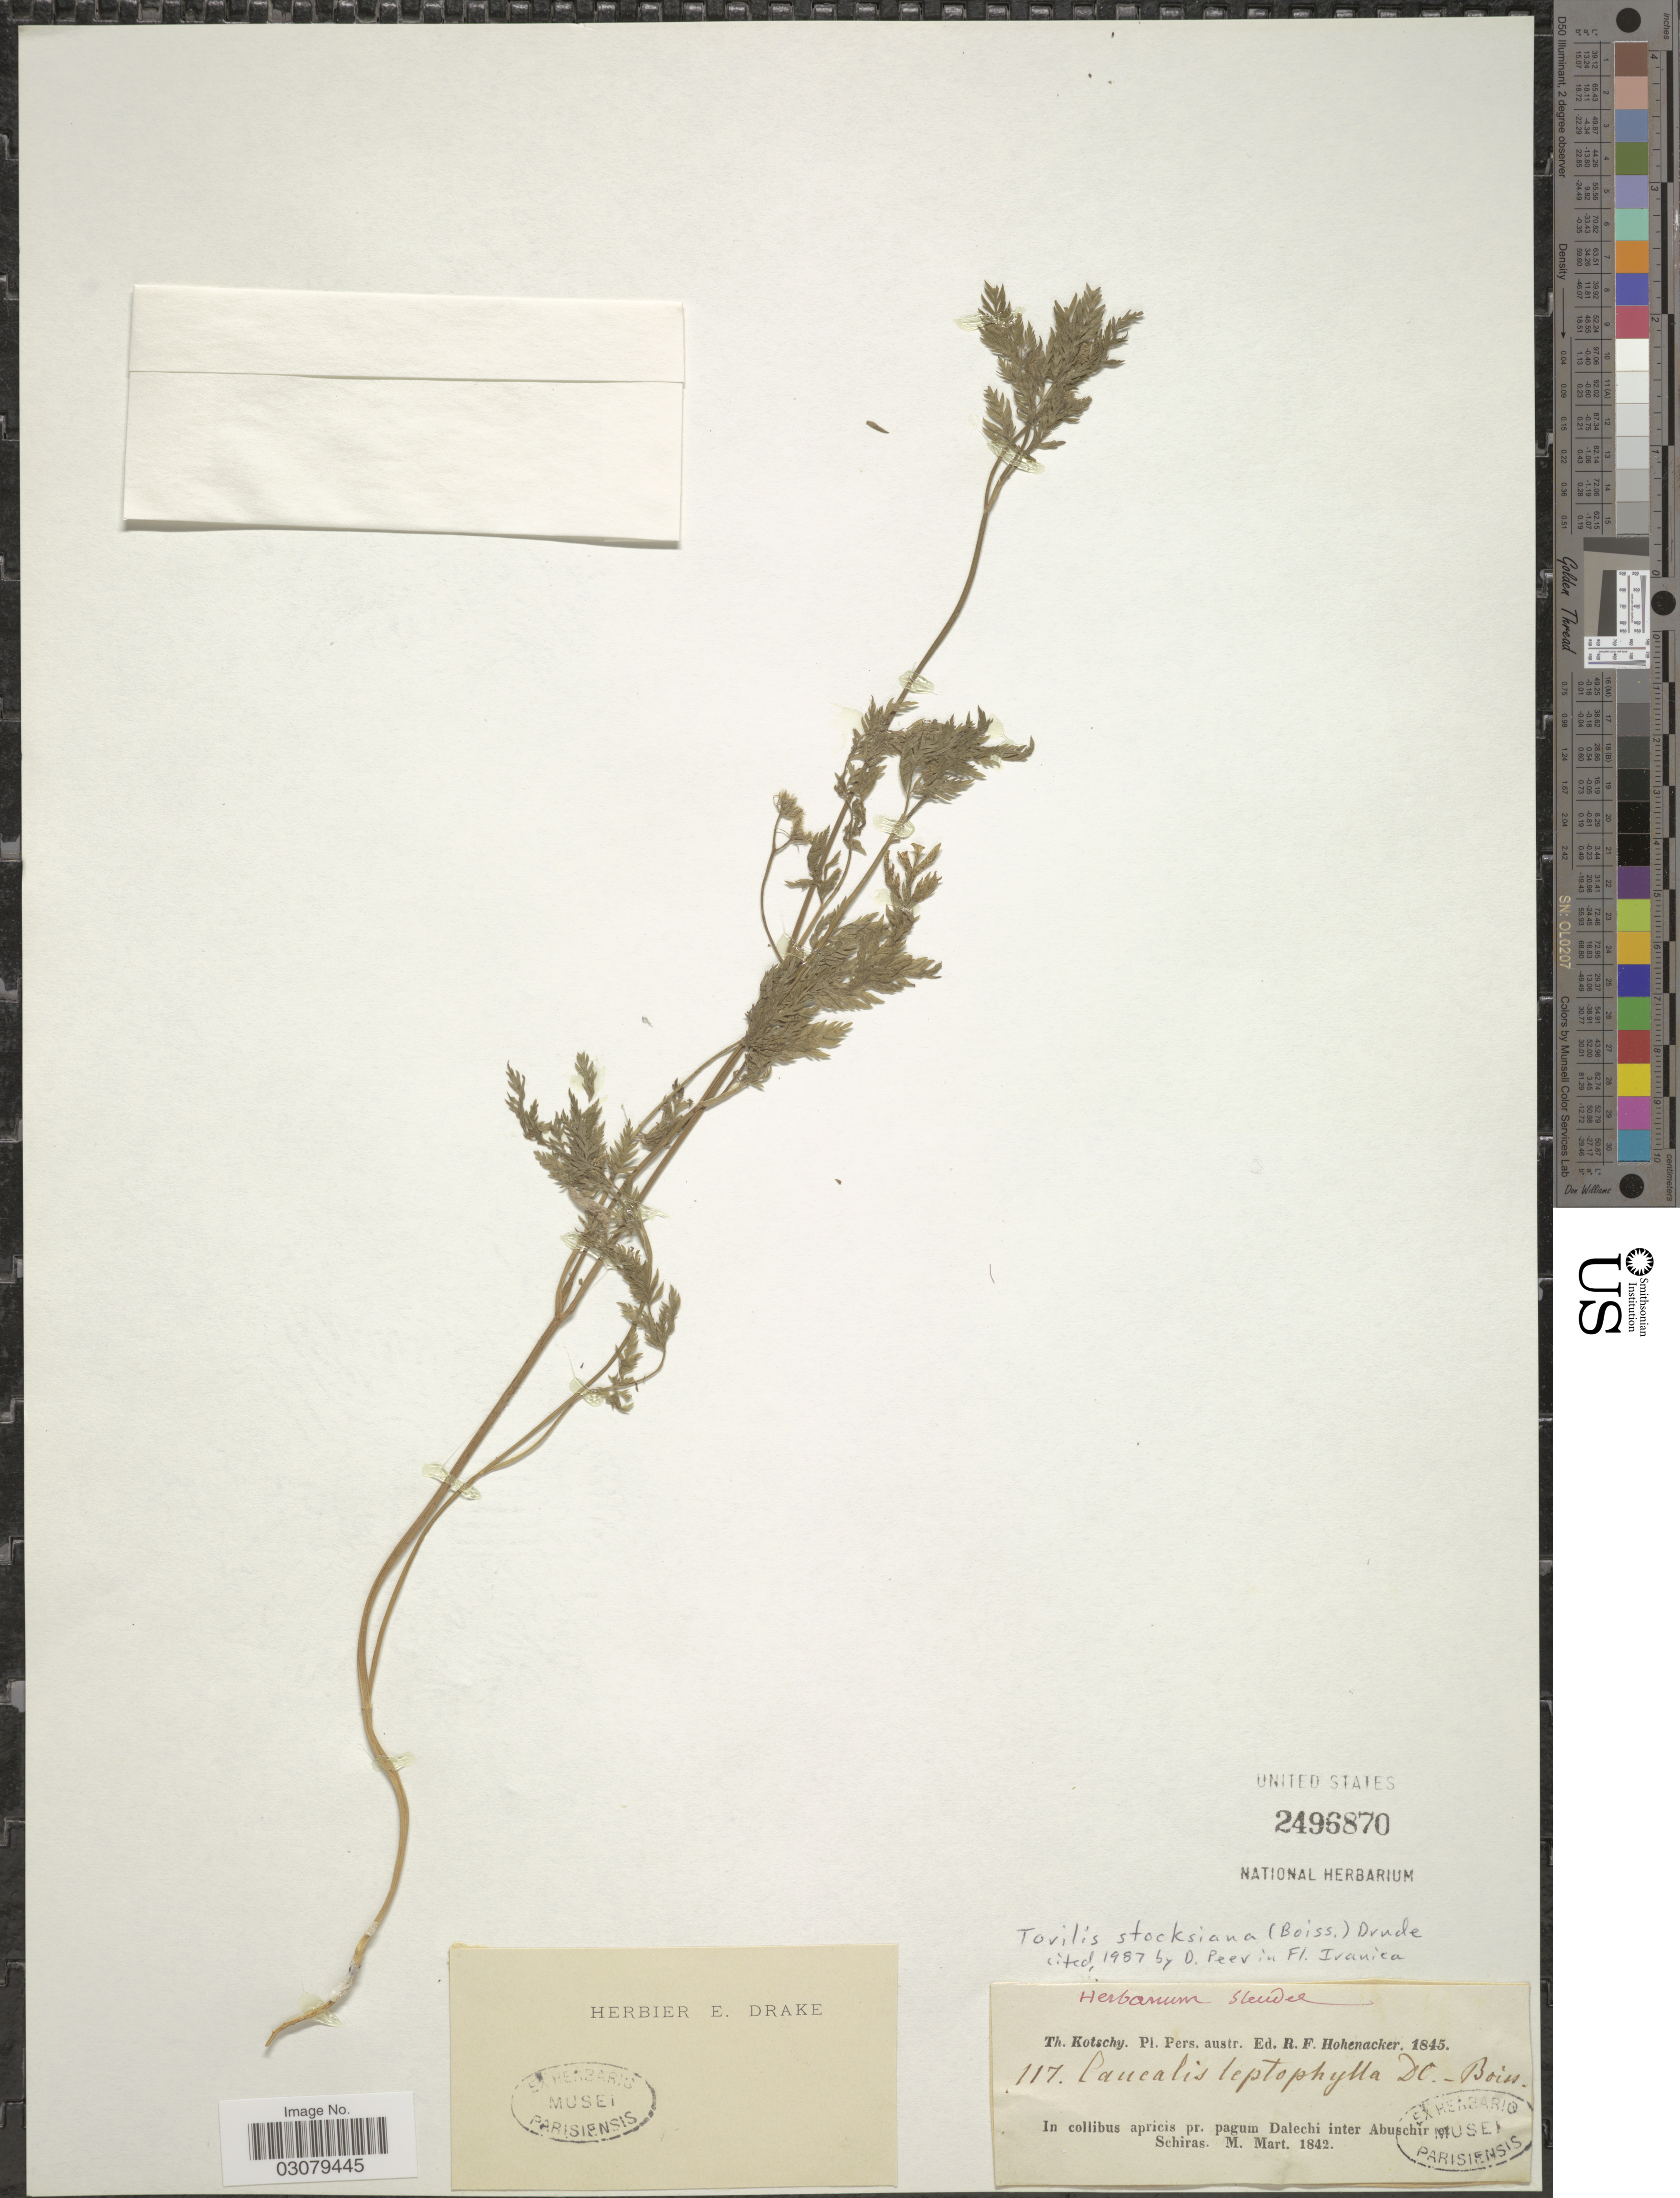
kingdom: Plantae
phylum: Tracheophyta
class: Magnoliopsida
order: Apiales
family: Apiaceae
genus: Torilis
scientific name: Torilis stocksiana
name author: (Boiss.) Grossh.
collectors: K. G. Kotschy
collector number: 117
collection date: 1842-03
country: Iran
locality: Pers. austr. In collibus apricis pr. pagum Dalechi inter Abuschir et Schiras.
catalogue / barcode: US 2496870